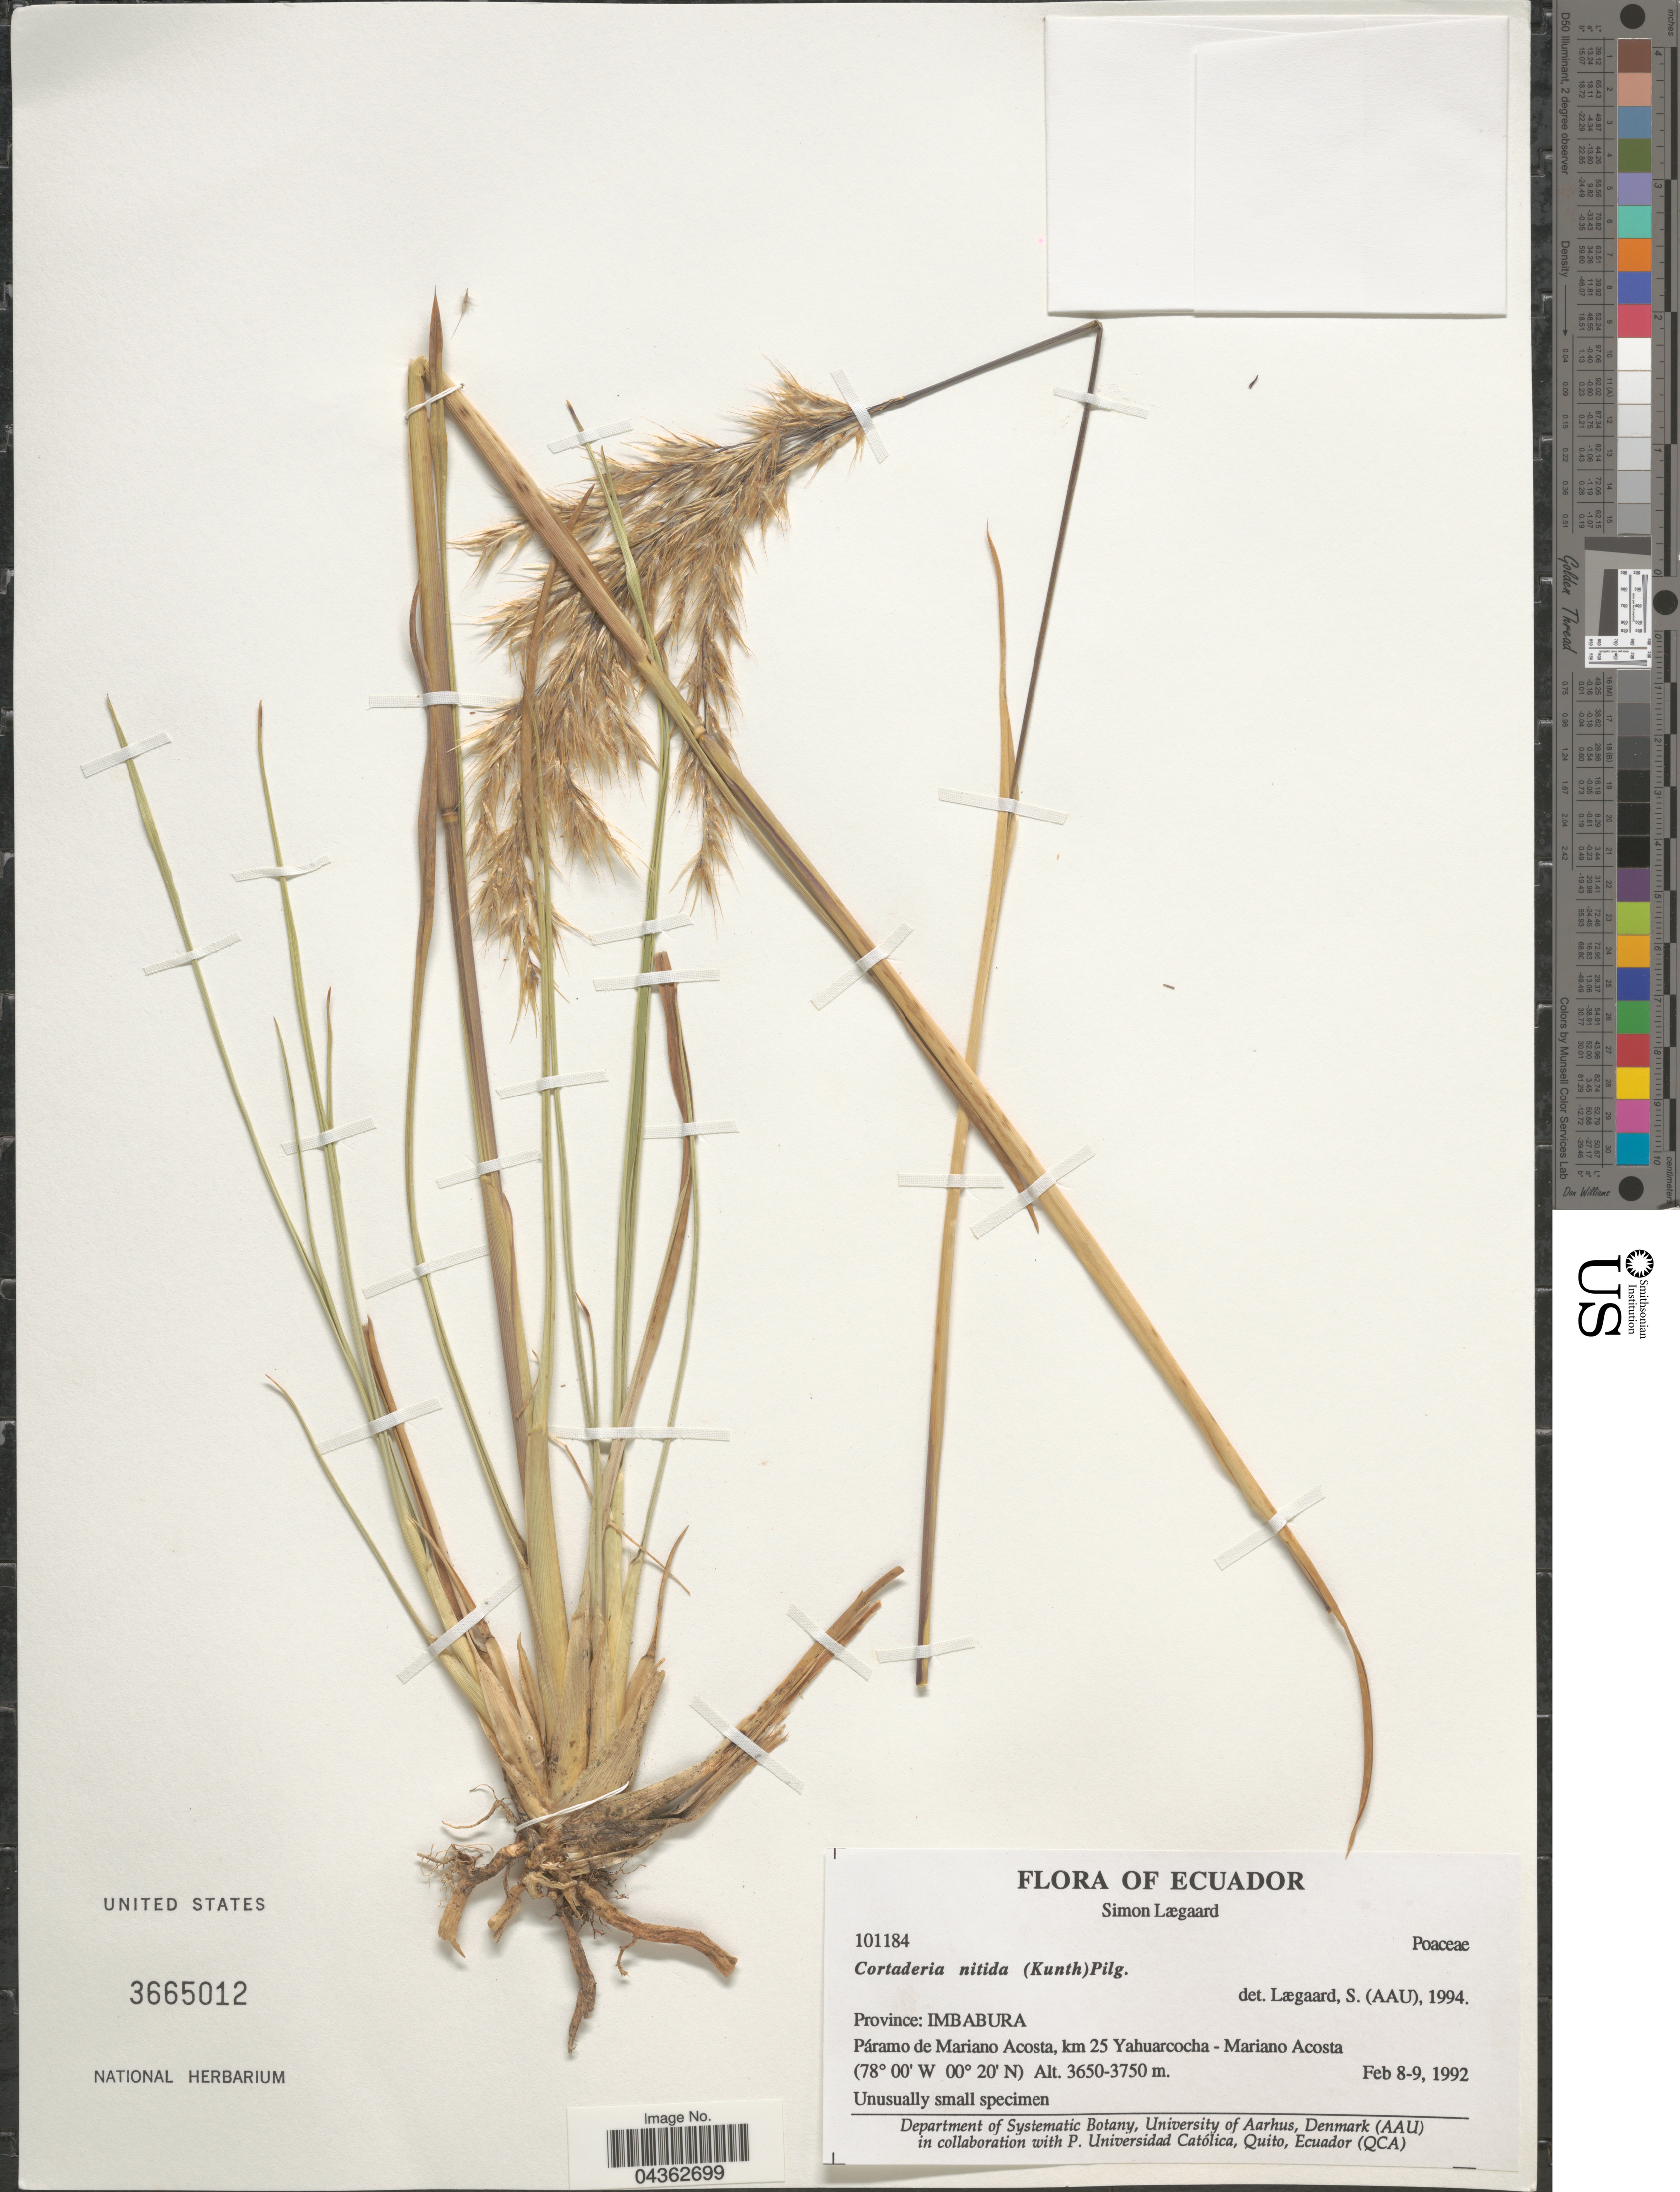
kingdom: Plantae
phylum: Tracheophyta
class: Liliopsida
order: Poales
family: Poaceae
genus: Cortaderia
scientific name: Cortaderia nitida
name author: (Kunth) Pilg.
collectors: S. Lægaard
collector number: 101184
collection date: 1992-02-08/1992-02-09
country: Ecuador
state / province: Imbabura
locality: Páramo de Mariano Acosta, km 25 Yahuarcocha - Mariano Acosta.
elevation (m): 3650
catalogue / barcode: US 3665012